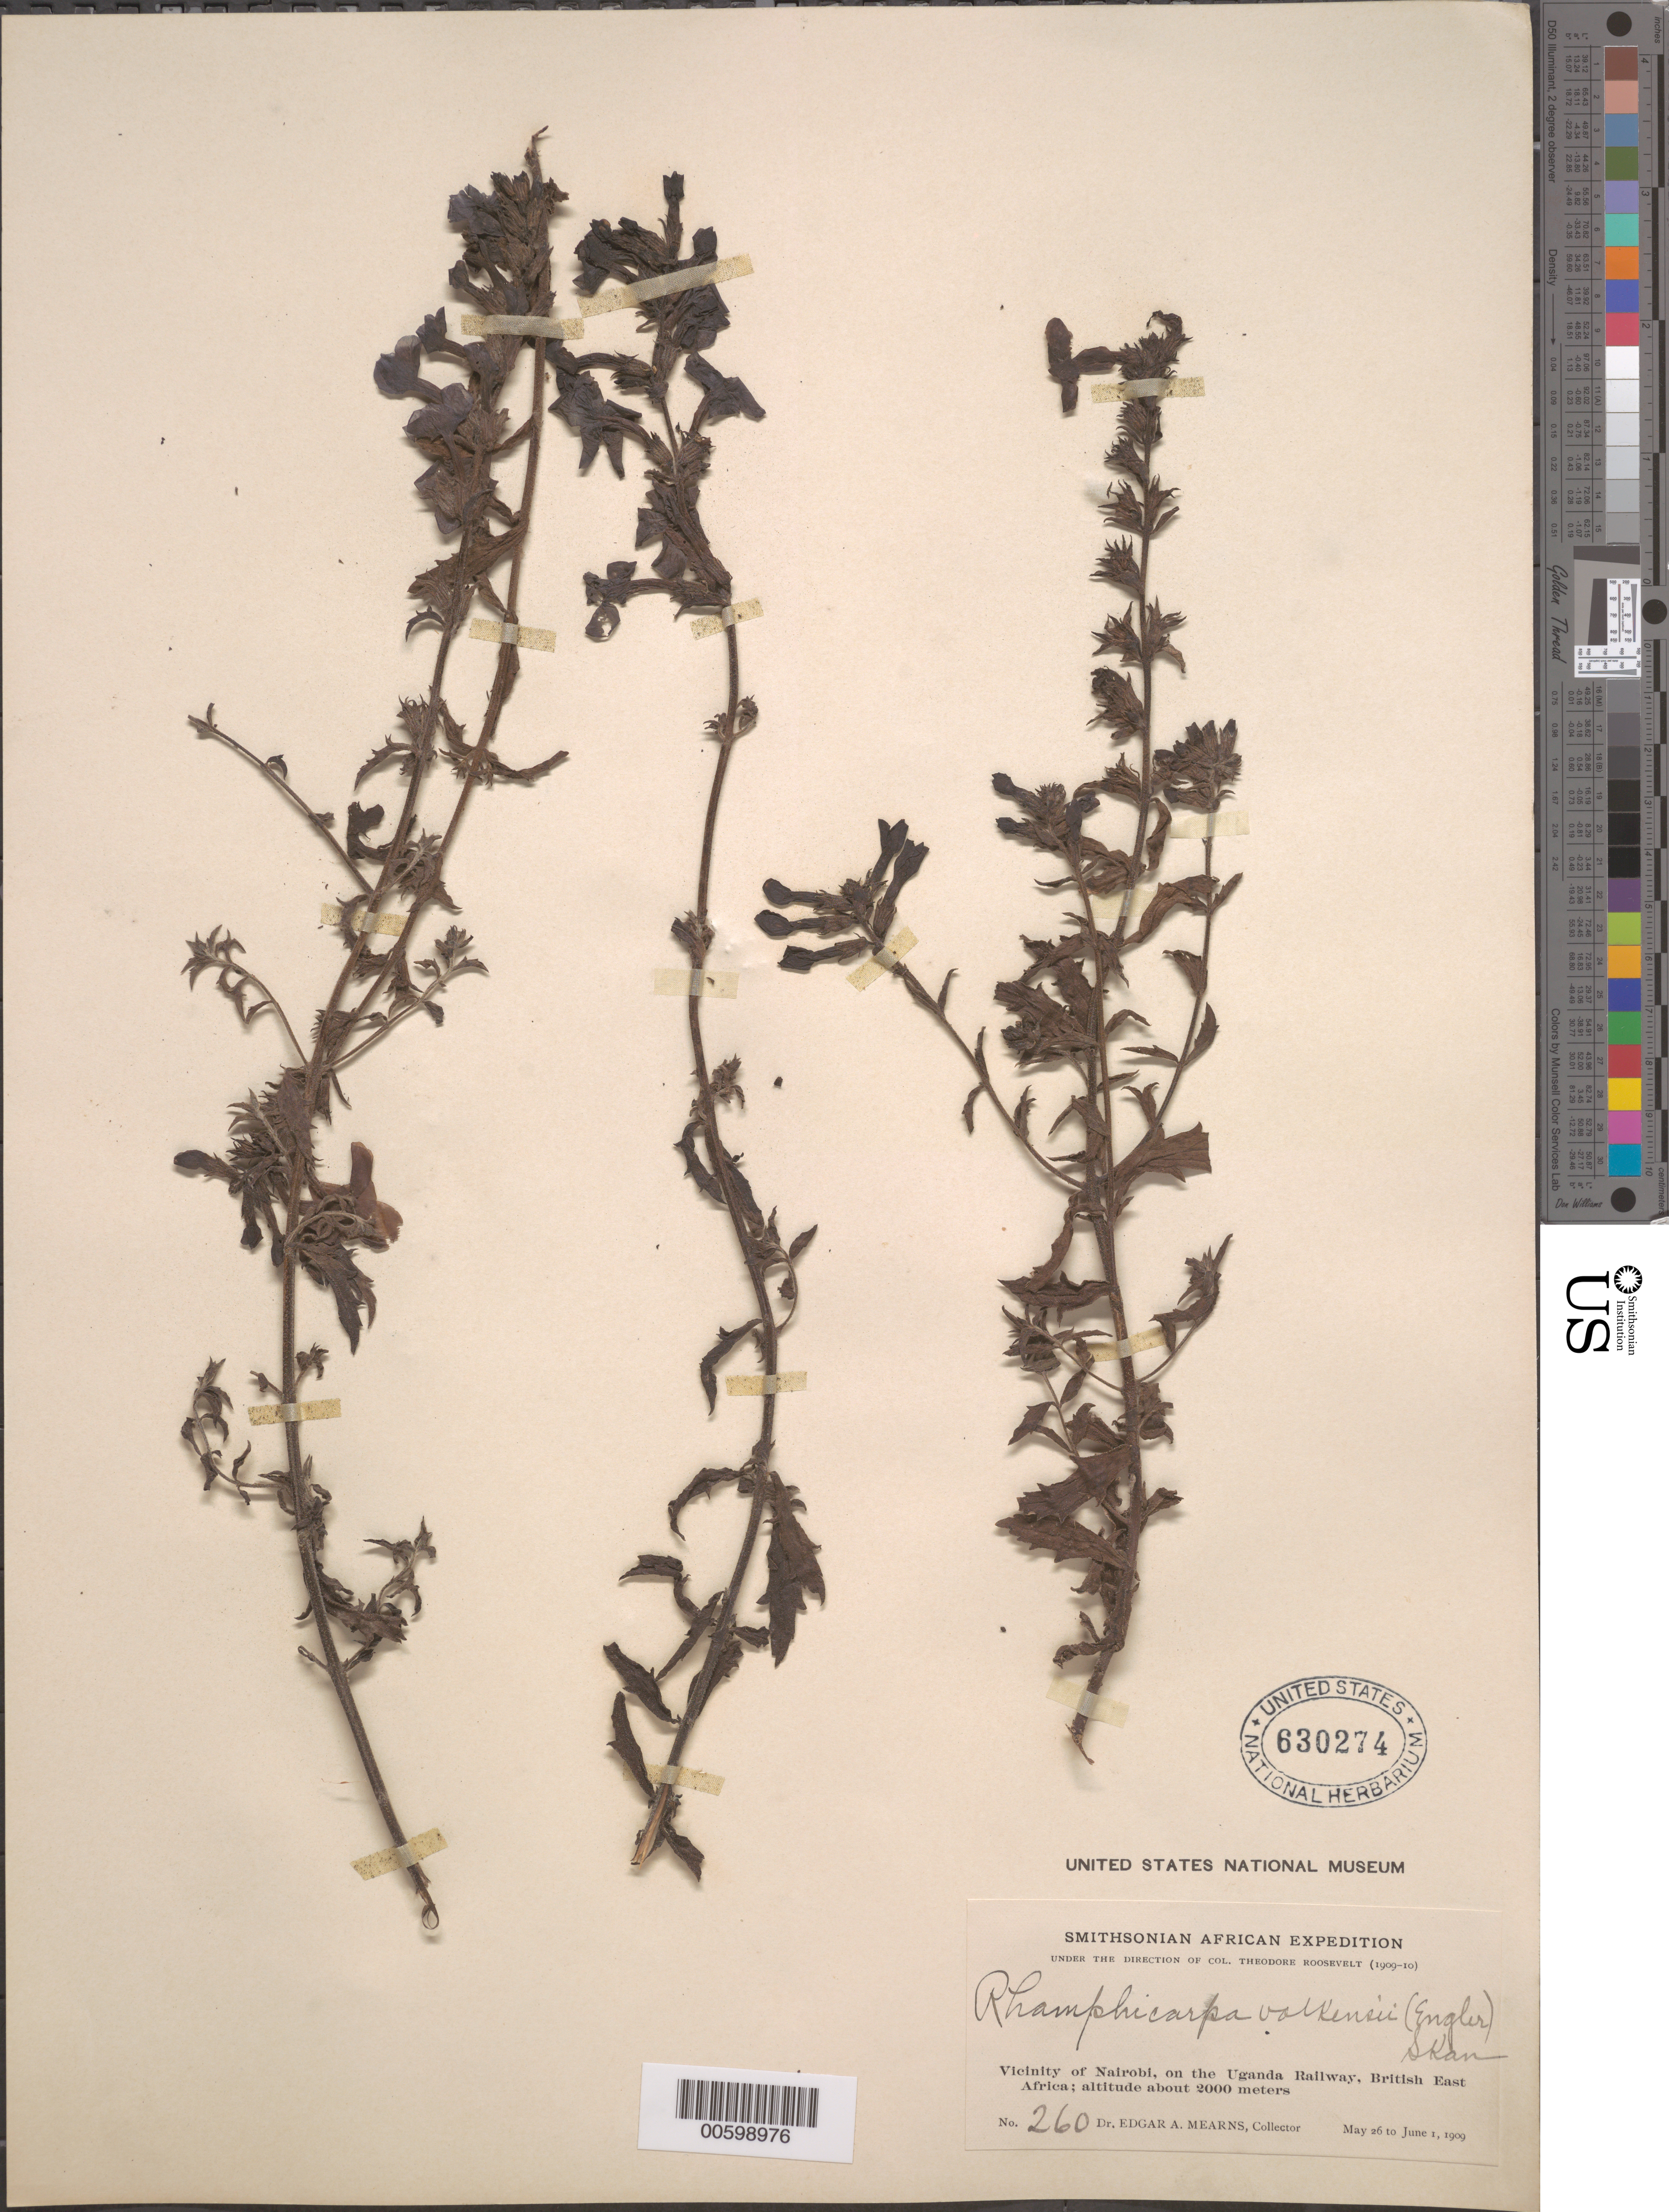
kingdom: Plantae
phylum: Tracheophyta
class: Magnoliopsida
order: Lamiales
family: Orobanchaceae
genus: Rhamphicarpa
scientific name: Rhamphicarpa volkensii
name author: (Engl.) Skan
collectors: E. A. Mearns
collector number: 258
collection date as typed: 26 May 1909 to 01 Jun 1909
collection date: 1909-05-26/1909-06-01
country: Kenya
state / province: Nairobi Area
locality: Vicinity of Nairobi, on the Uganda railway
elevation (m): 2000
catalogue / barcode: US 630274